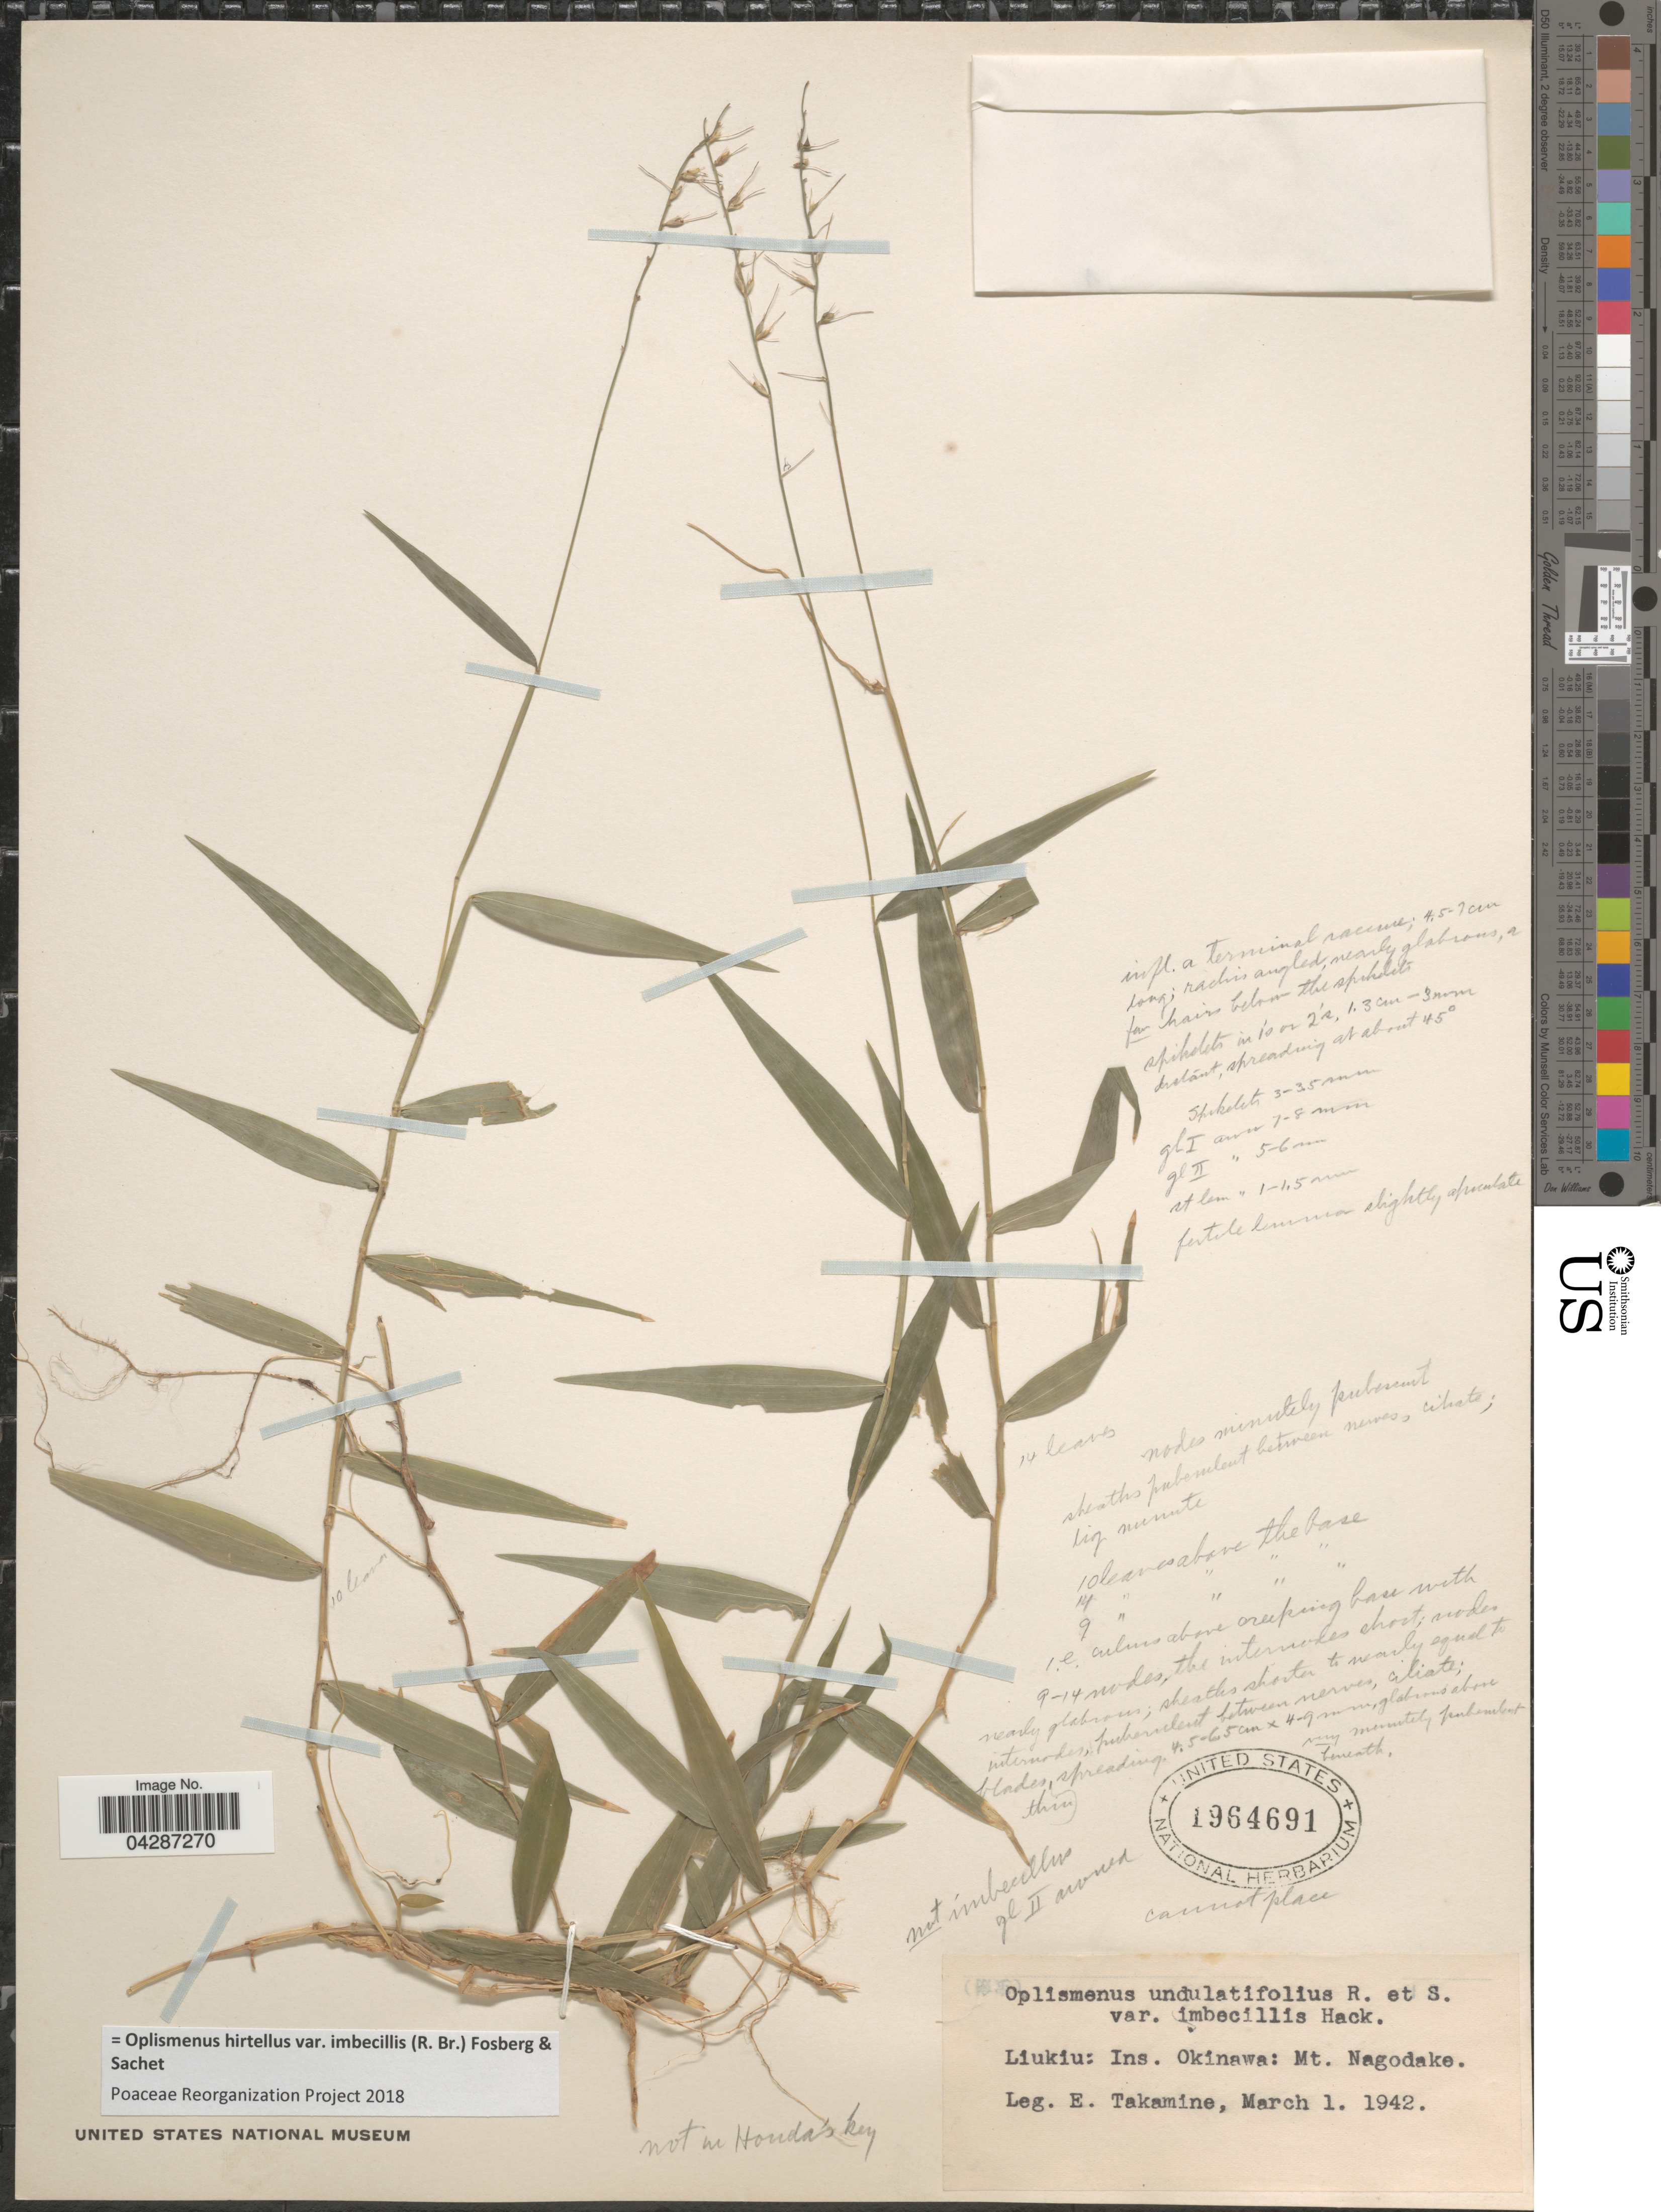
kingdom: Plantae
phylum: Tracheophyta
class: Liliopsida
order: Poales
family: Poaceae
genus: Oplismenus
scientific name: Oplismenus hirtellus var. imbecillis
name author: (R. Br.) Fosberg & Sachet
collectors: E. Takamine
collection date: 1942-03-01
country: Japan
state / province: Okinawa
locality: Liukiu: Ins. Okinawa: Mt. Nagodake.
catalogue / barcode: US 1964691